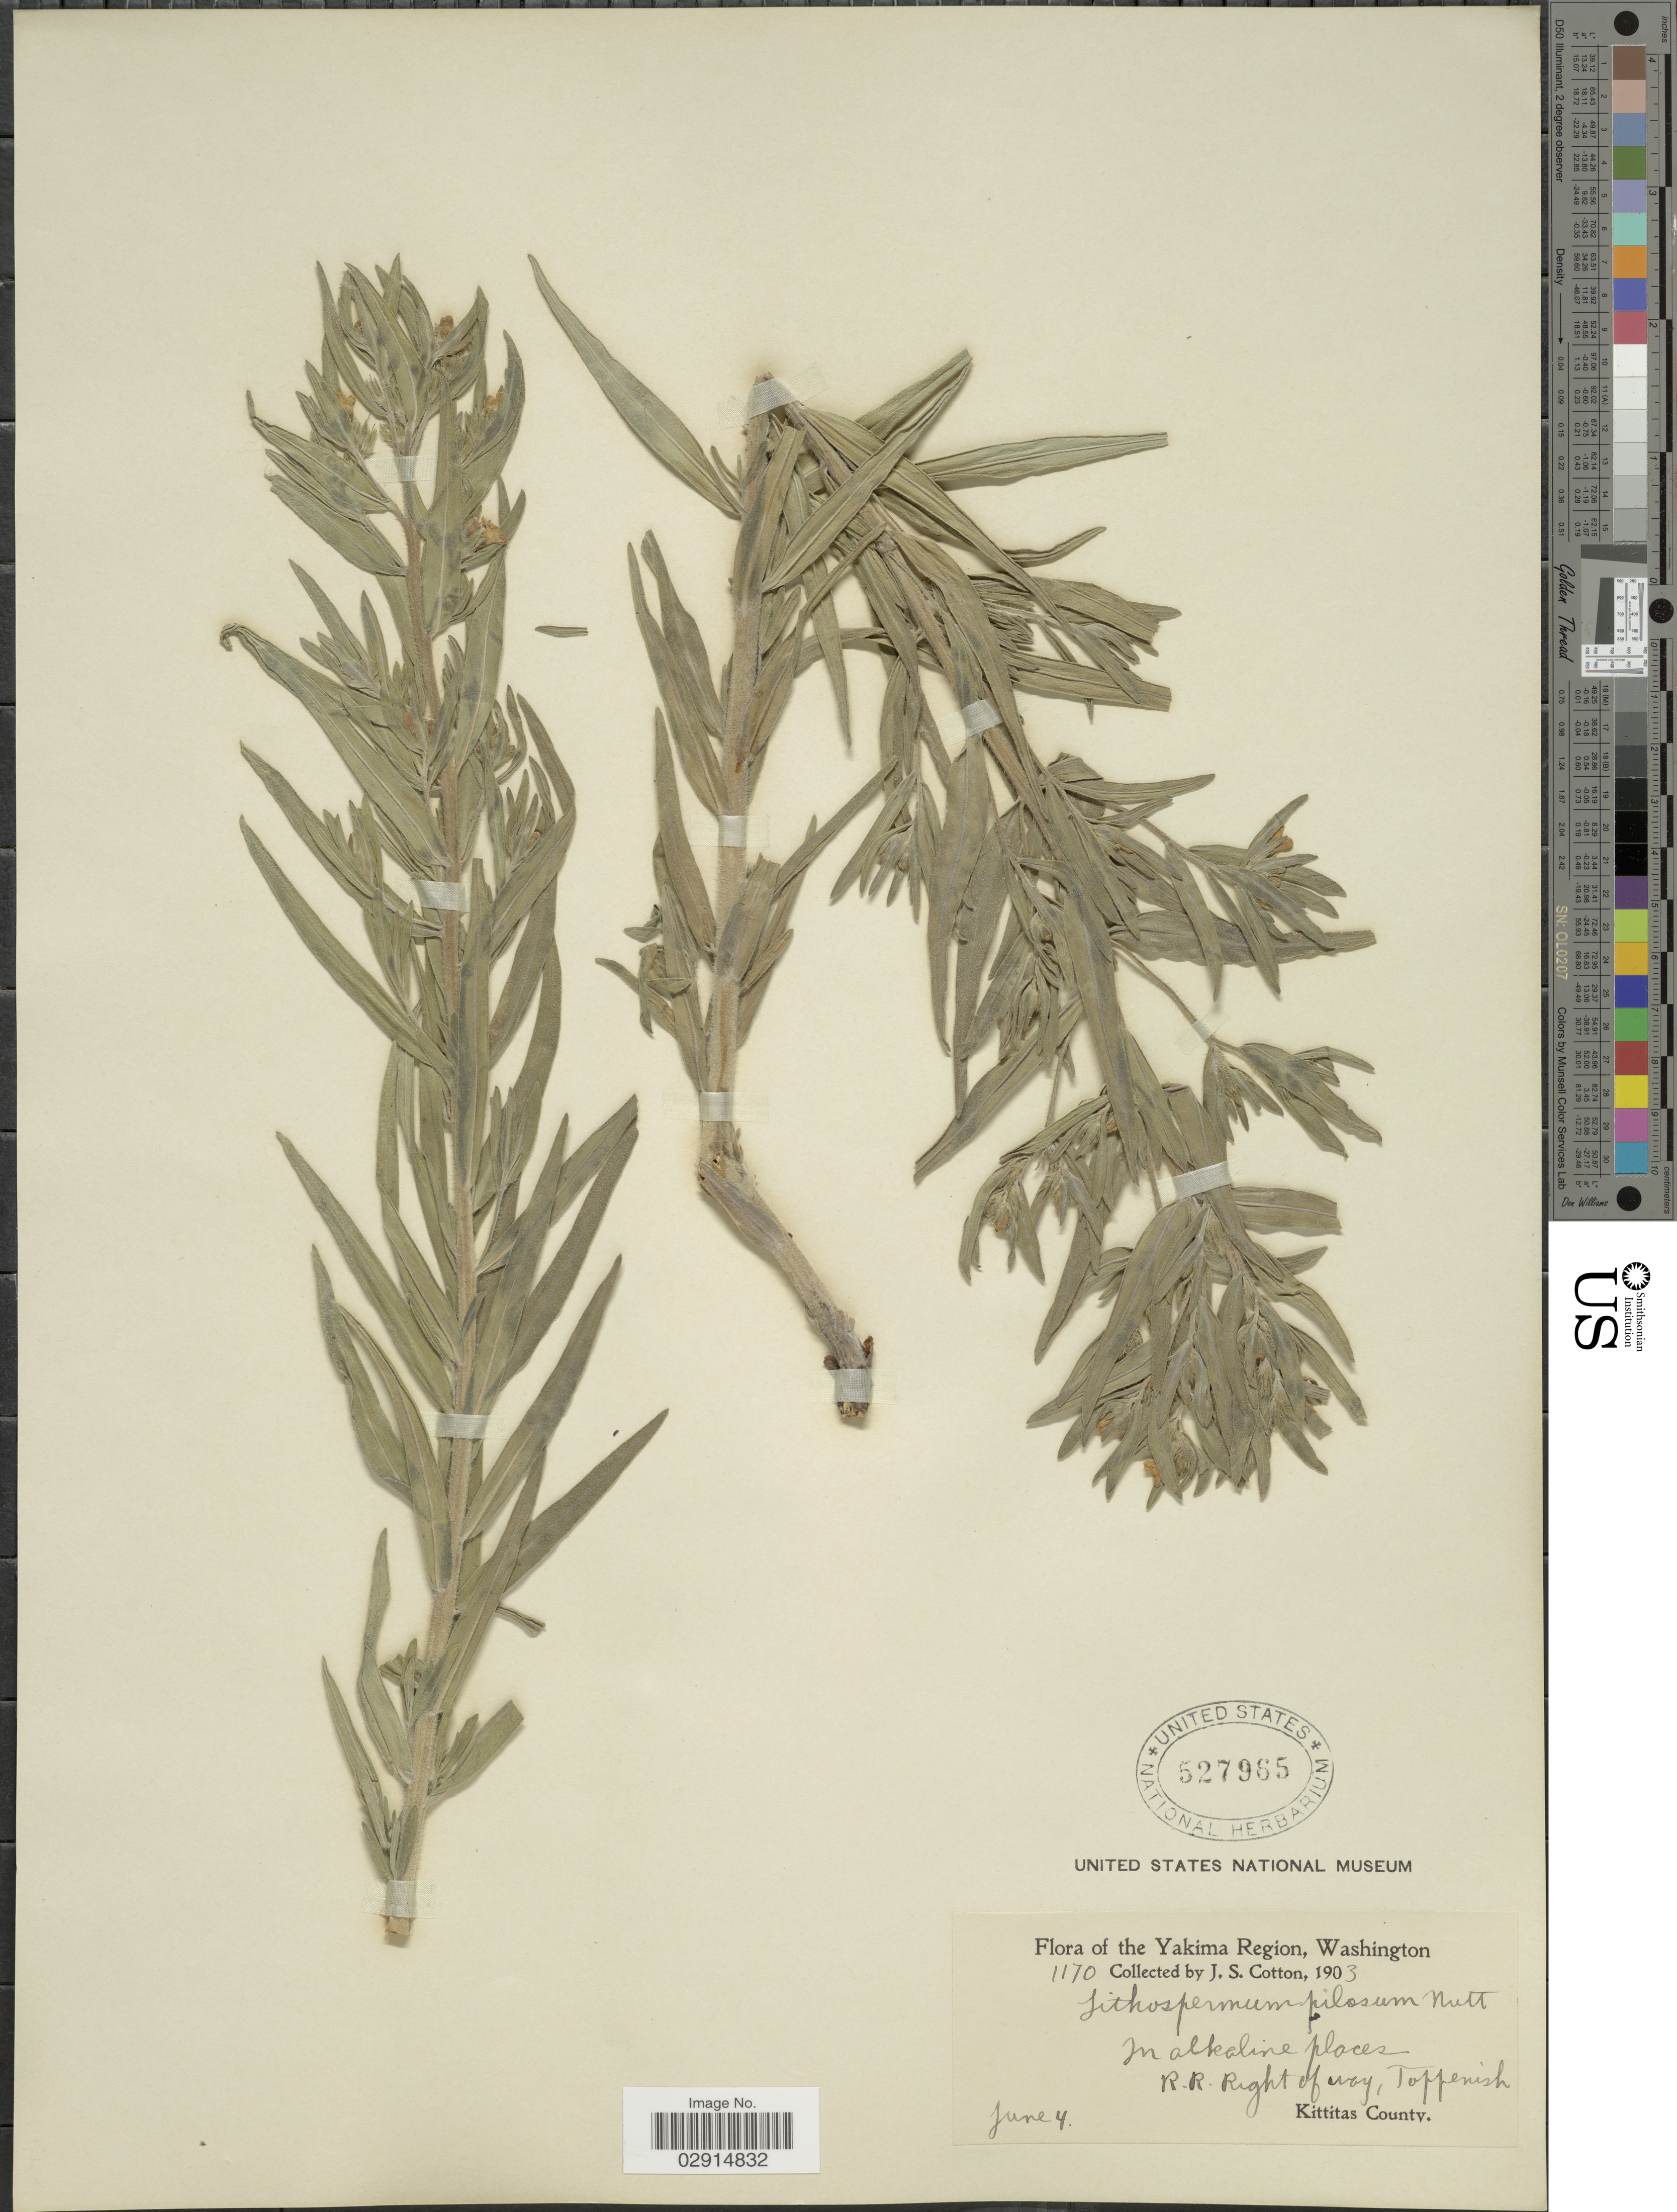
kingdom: Plantae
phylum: Tracheophyta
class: Magnoliopsida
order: Boraginales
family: Boraginaceae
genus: Lithospermum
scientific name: Lithospermum ruderale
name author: Douglas ex Lehm.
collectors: J. S. Cotton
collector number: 1170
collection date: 1903-06-04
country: United States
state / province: Washington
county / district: Kittitas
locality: Yakima Region, Malkaline places, R.R. Right of way, Toppenish, Kittitas County.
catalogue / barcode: US 527965